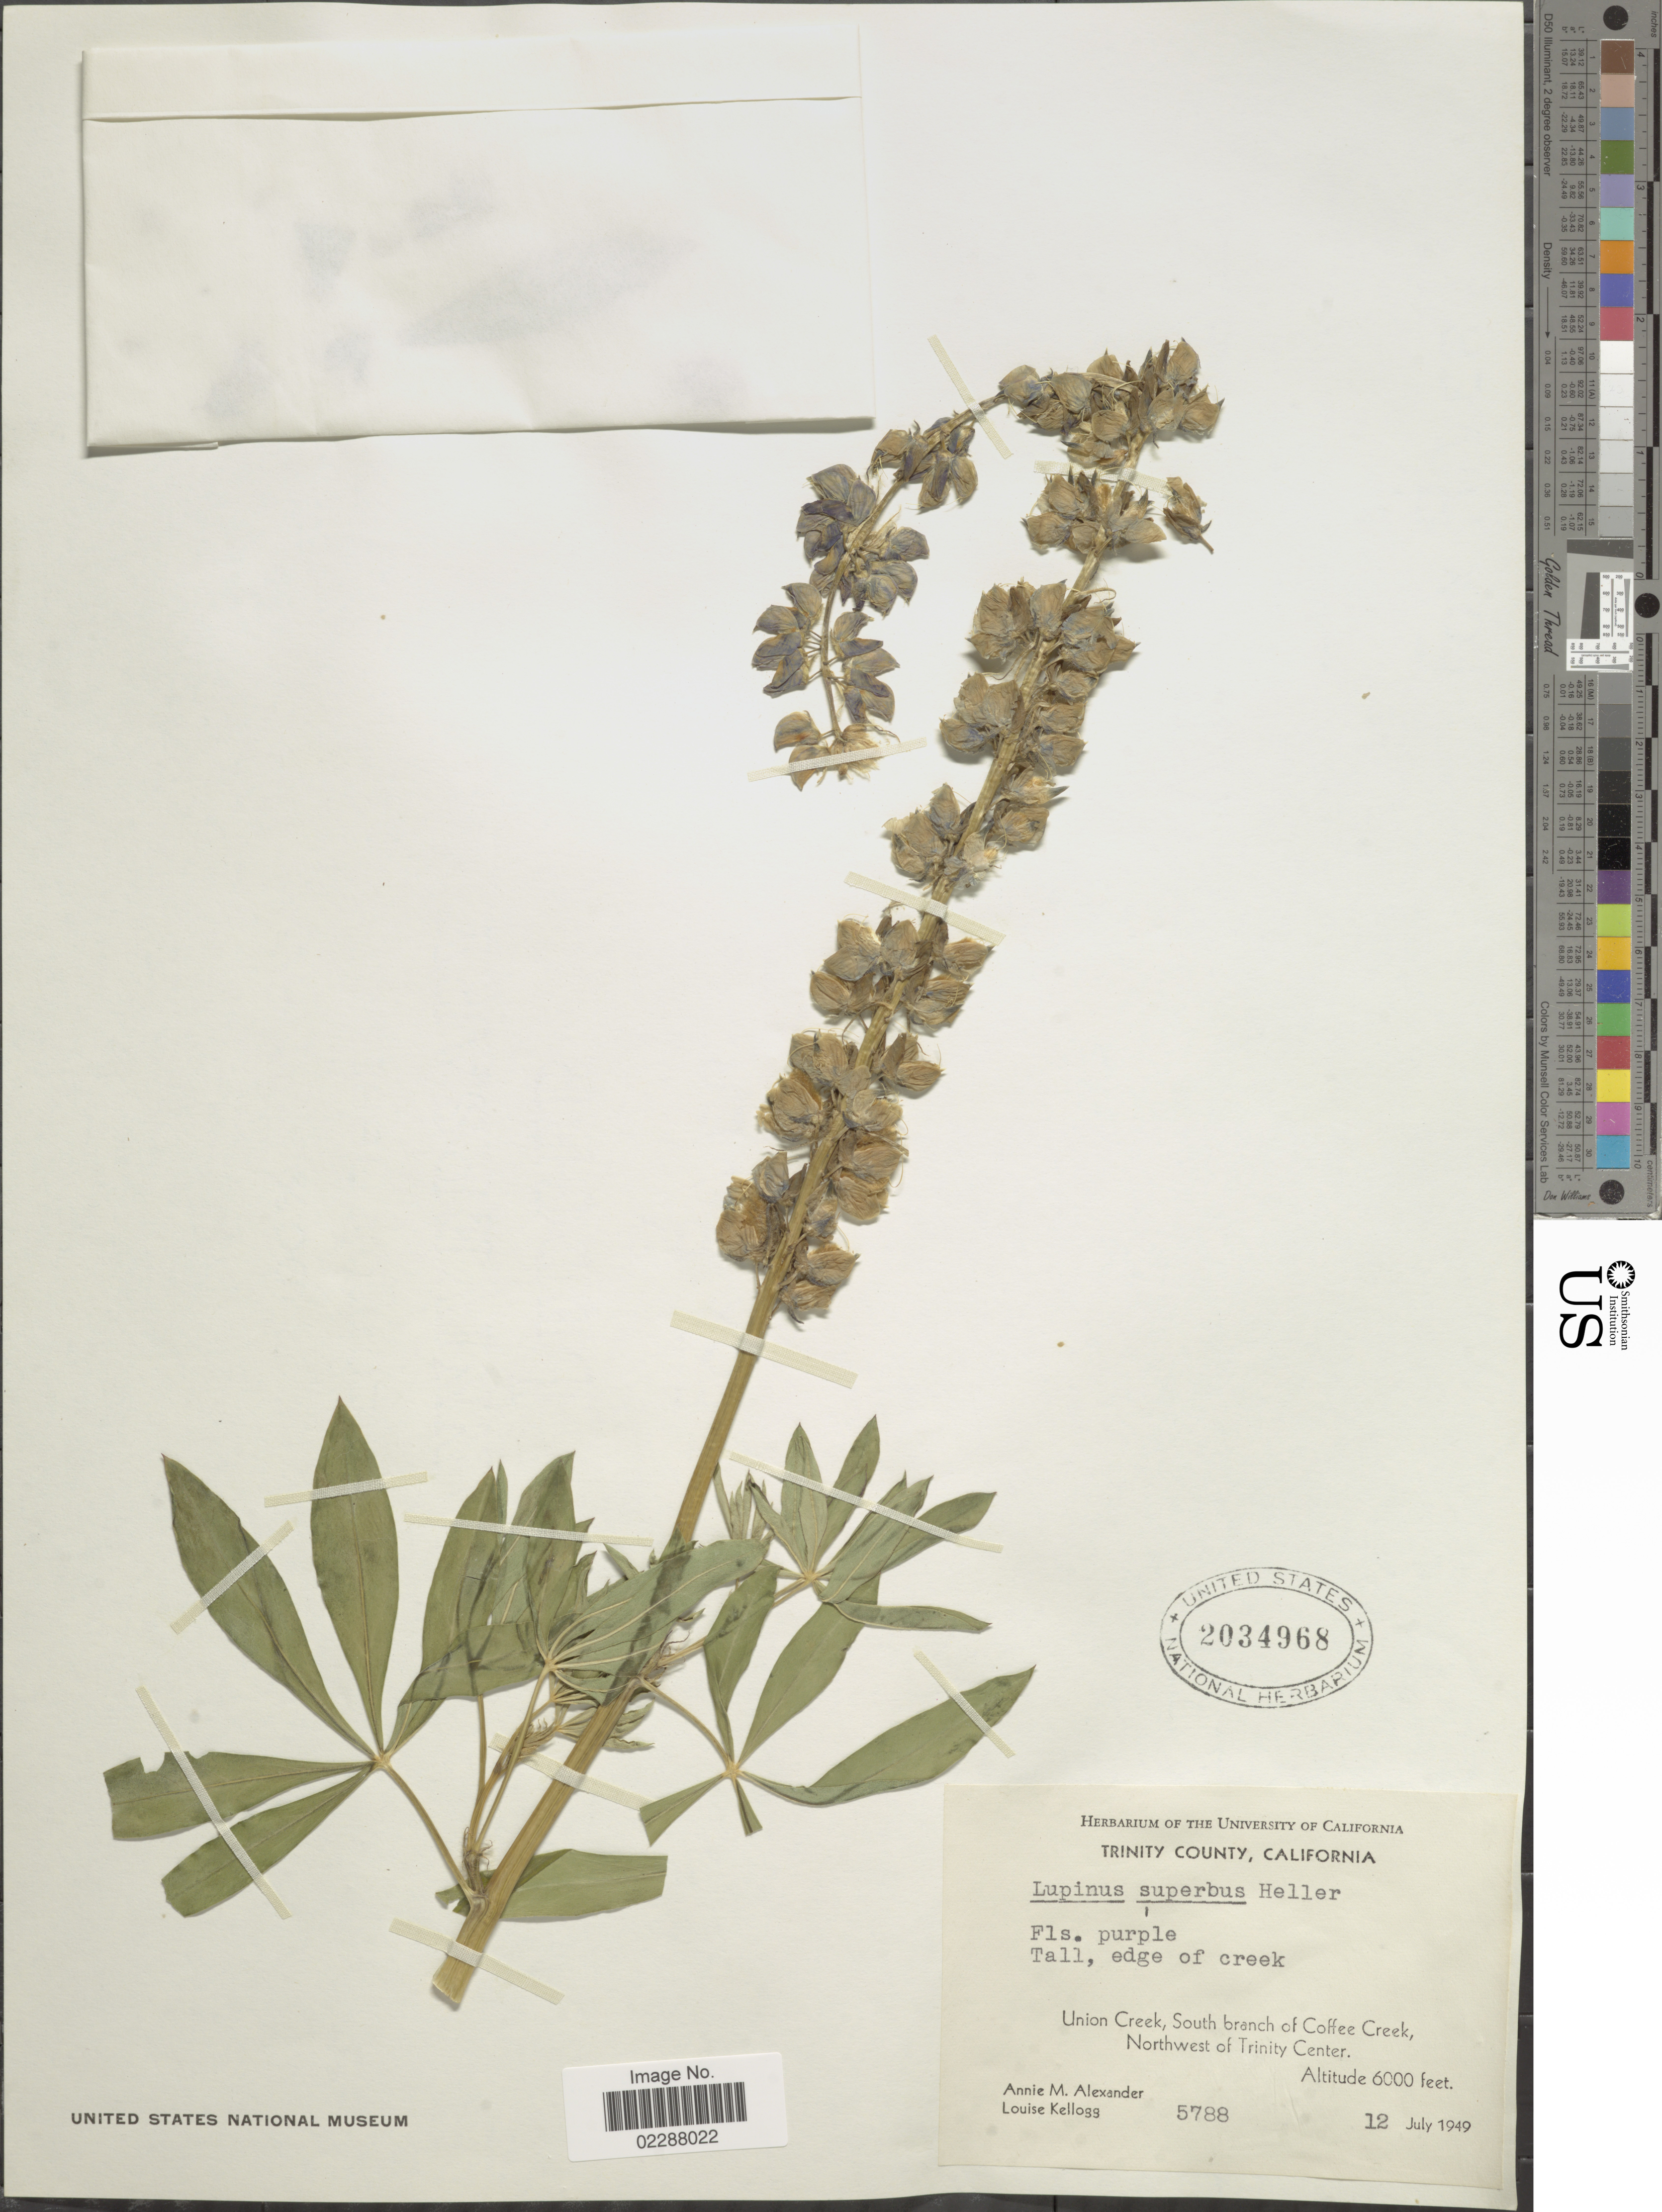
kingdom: Plantae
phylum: Tracheophyta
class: Magnoliopsida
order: Fabales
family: Fabaceae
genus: Lupinus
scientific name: Lupinus superbus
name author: A. Heller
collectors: A. M. Alexander & L. Kellogg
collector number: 5788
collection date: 1949-07-12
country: United States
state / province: California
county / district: Trinity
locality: Trinity County, Union Creek, south branch of Coffee Creek, Northwest of Trininty Center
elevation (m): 1829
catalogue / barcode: US 2034968